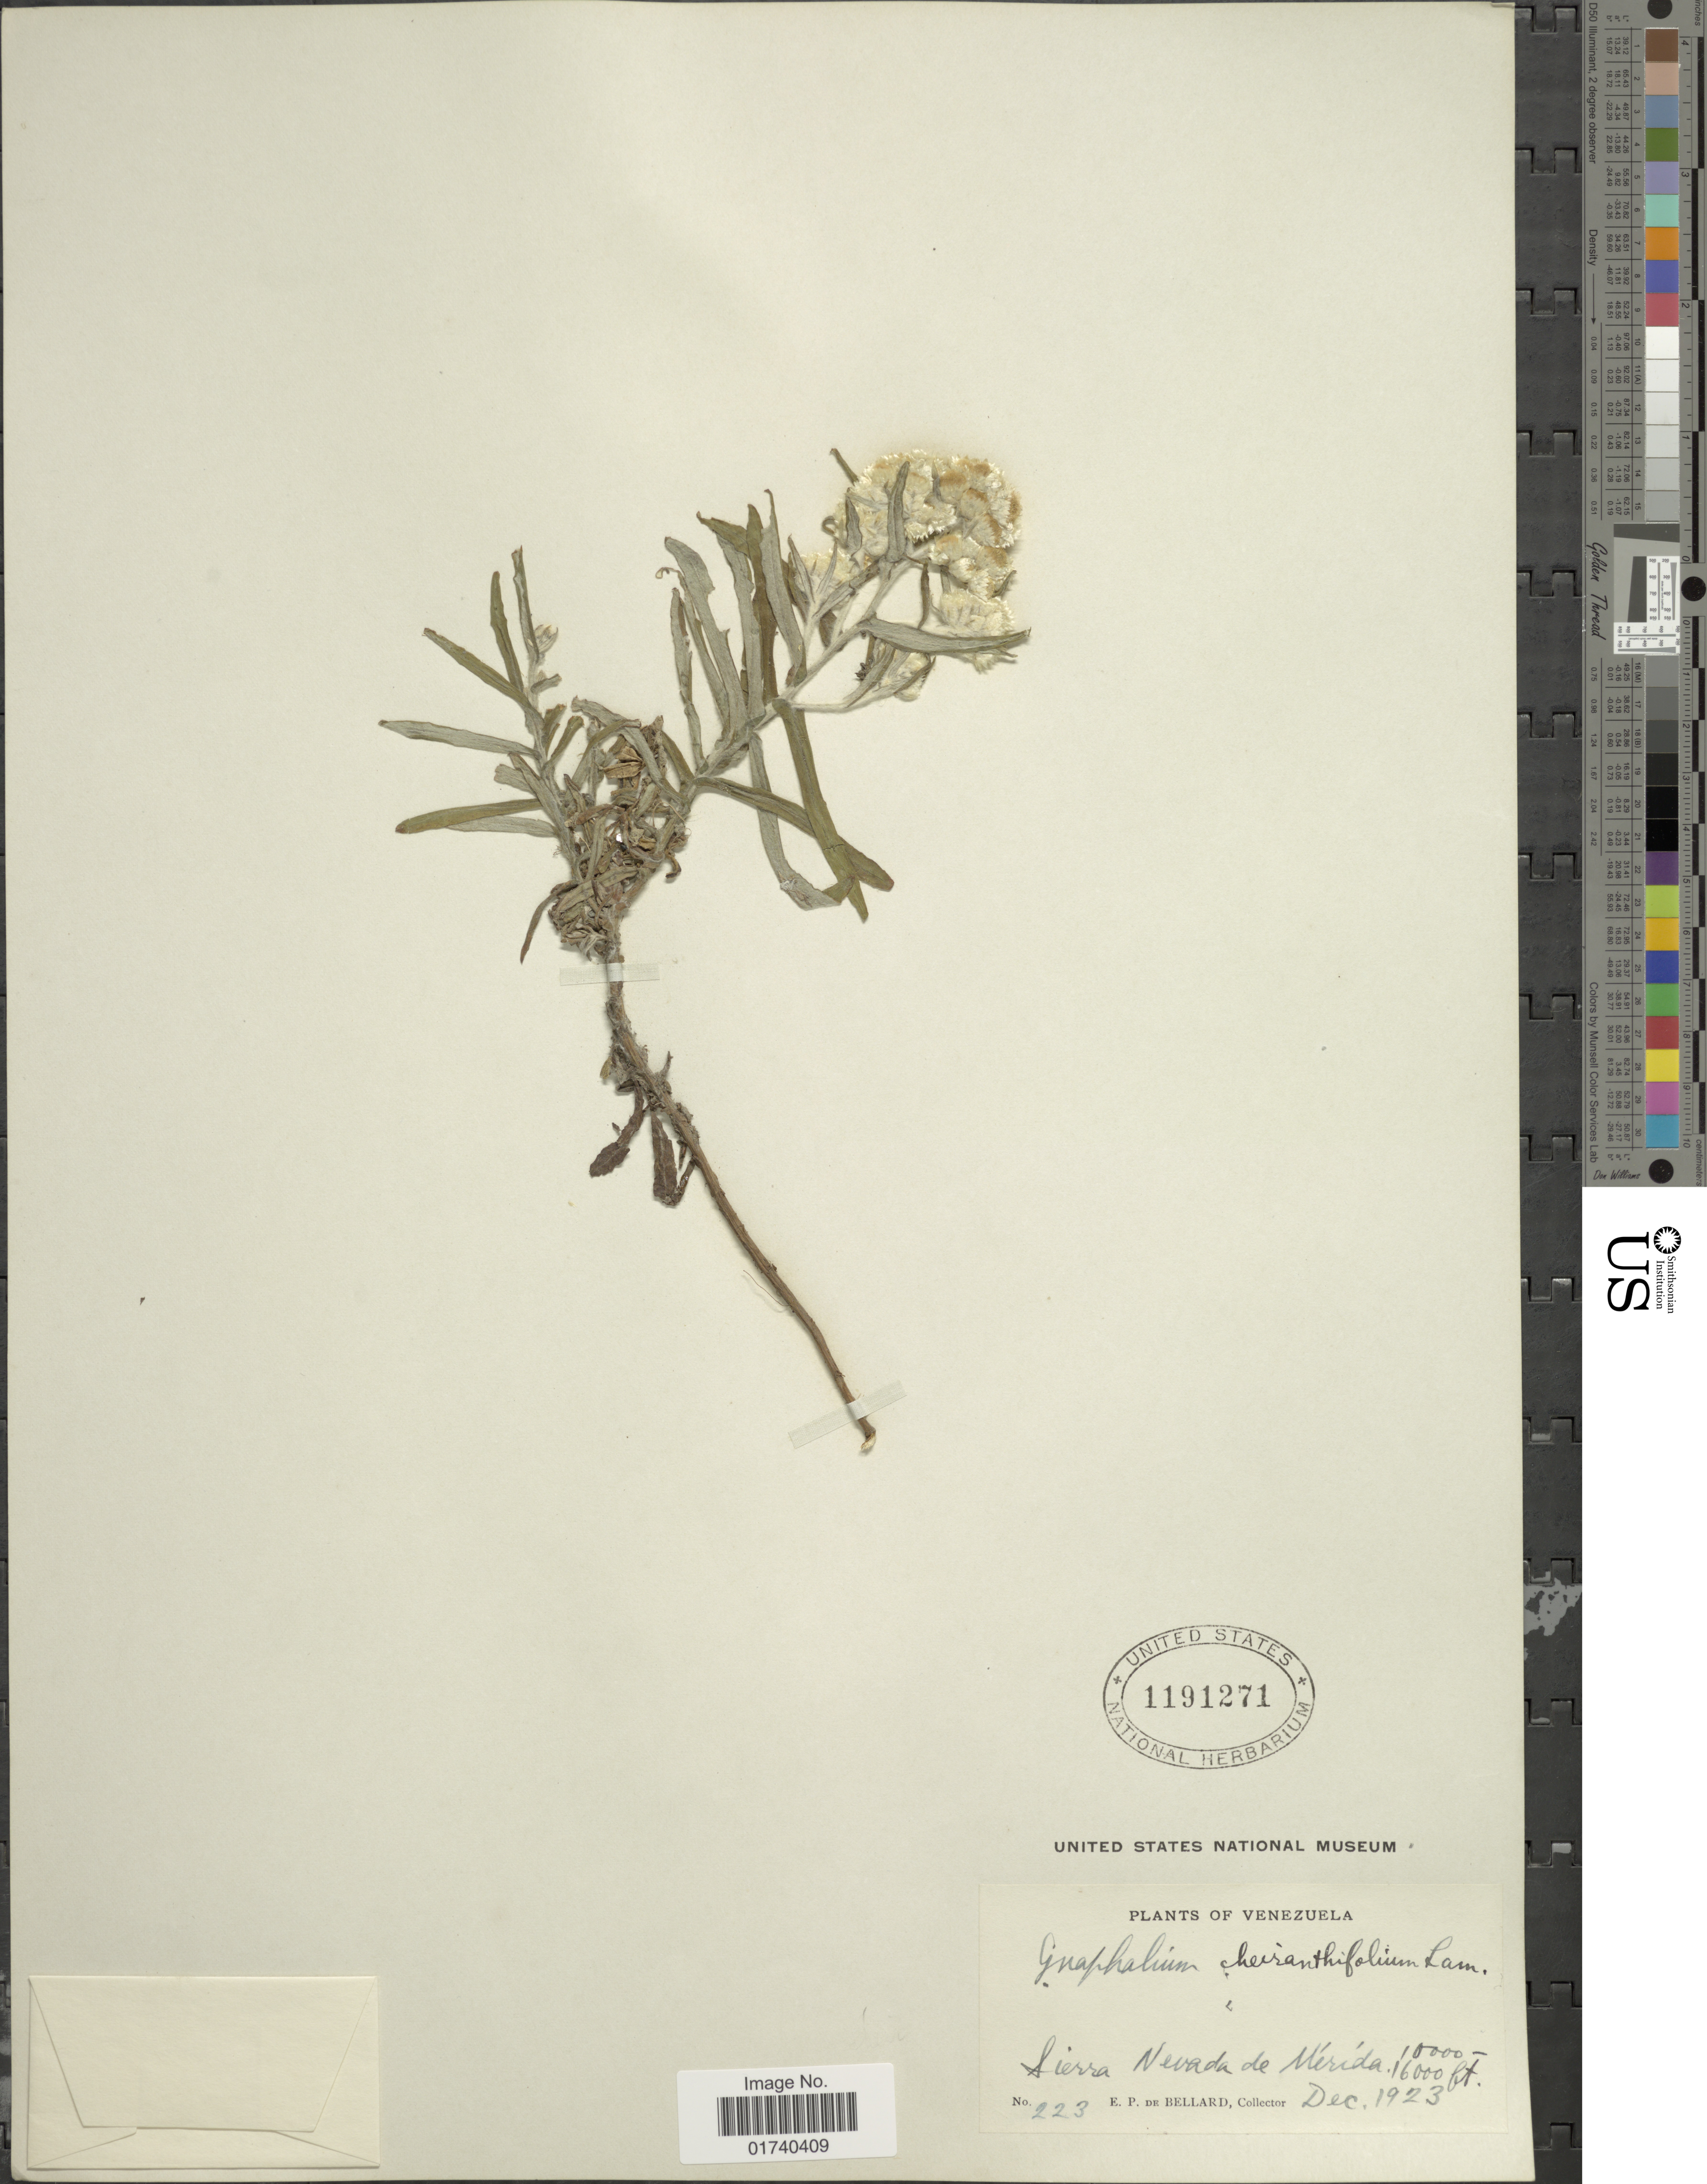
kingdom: Plantae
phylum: Tracheophyta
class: Magnoliopsida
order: Asterales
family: Asteraceae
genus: Pseudognaphalium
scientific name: Pseudognaphalium viscosum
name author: (Kunth) Anderb.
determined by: Nesom, Guy L.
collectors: E. de Bellard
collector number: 223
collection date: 1923-12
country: Venezuela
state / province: Mérida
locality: Sierra Nevada de Merida.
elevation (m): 3048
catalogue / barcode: US 1191271